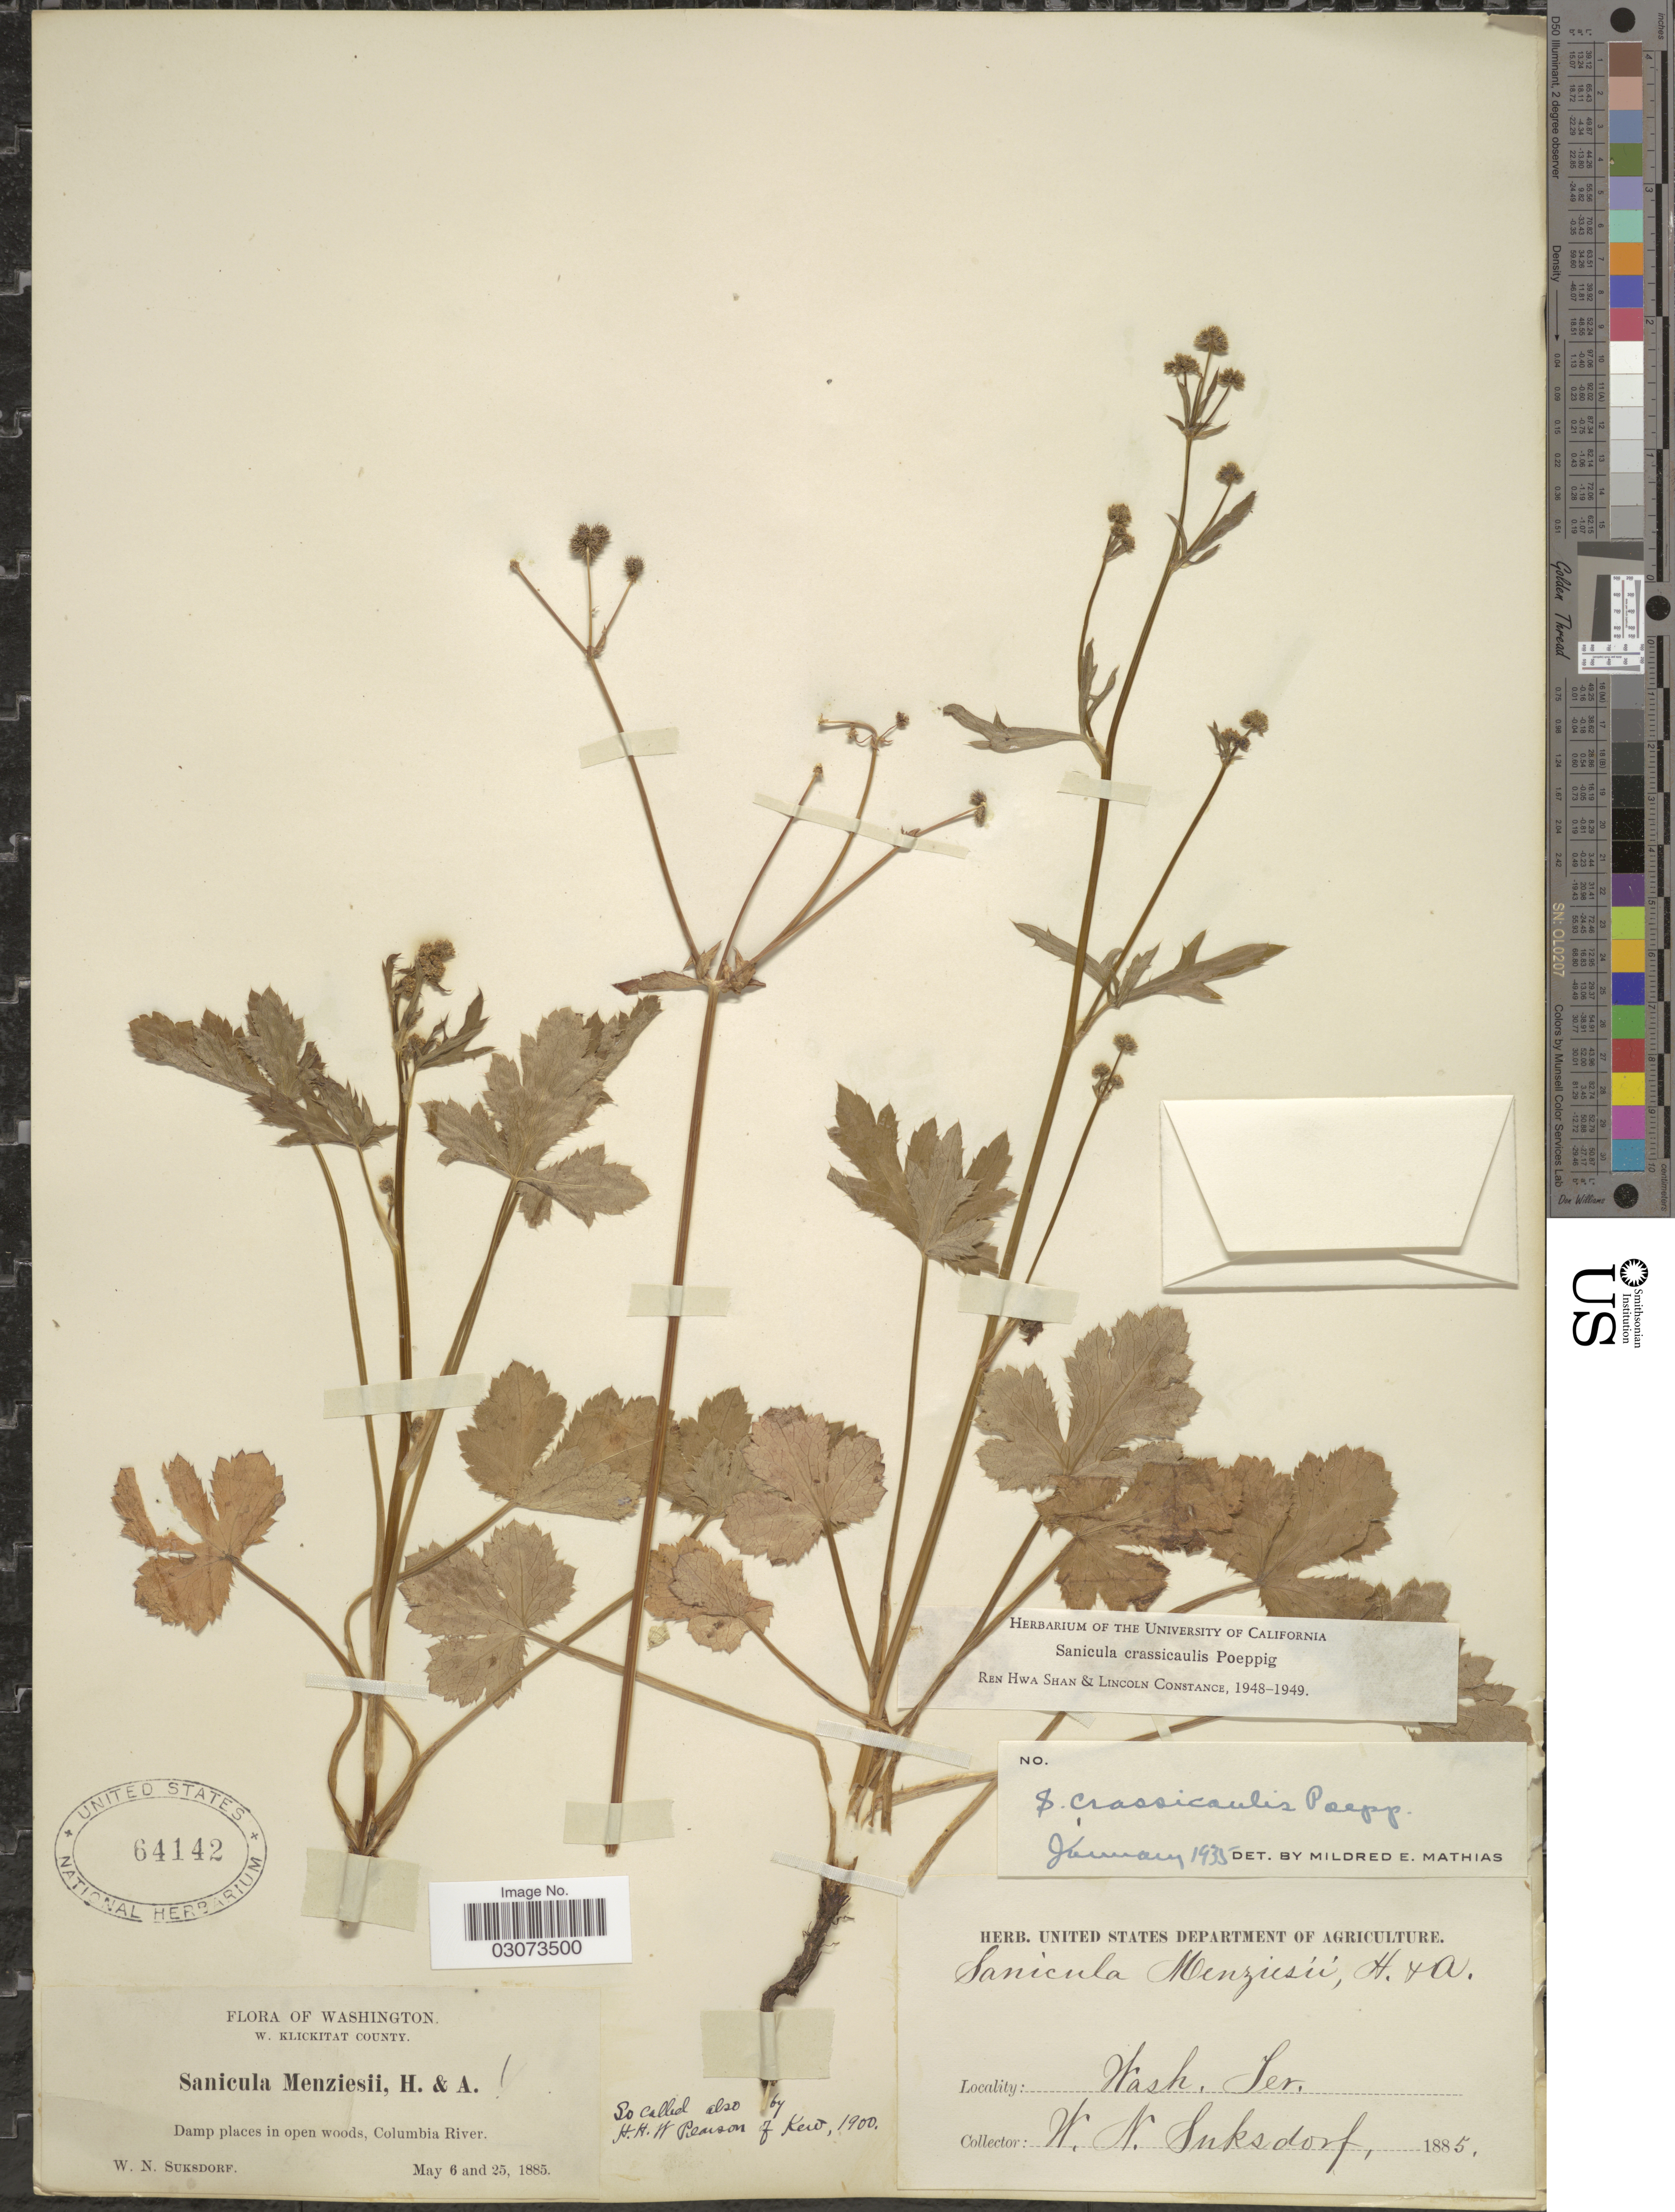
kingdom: Plantae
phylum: Tracheophyta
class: Magnoliopsida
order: Apiales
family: Apiaceae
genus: Sanicula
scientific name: Sanicula crassicaulis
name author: Poepp. ex DC.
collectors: W. N. Suksdorf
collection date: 1885-05-06/1885-05-25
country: United States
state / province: Washington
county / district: Klickitat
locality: W. Klickitat County. Columbia River. Wash. Ter.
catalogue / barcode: US 64142